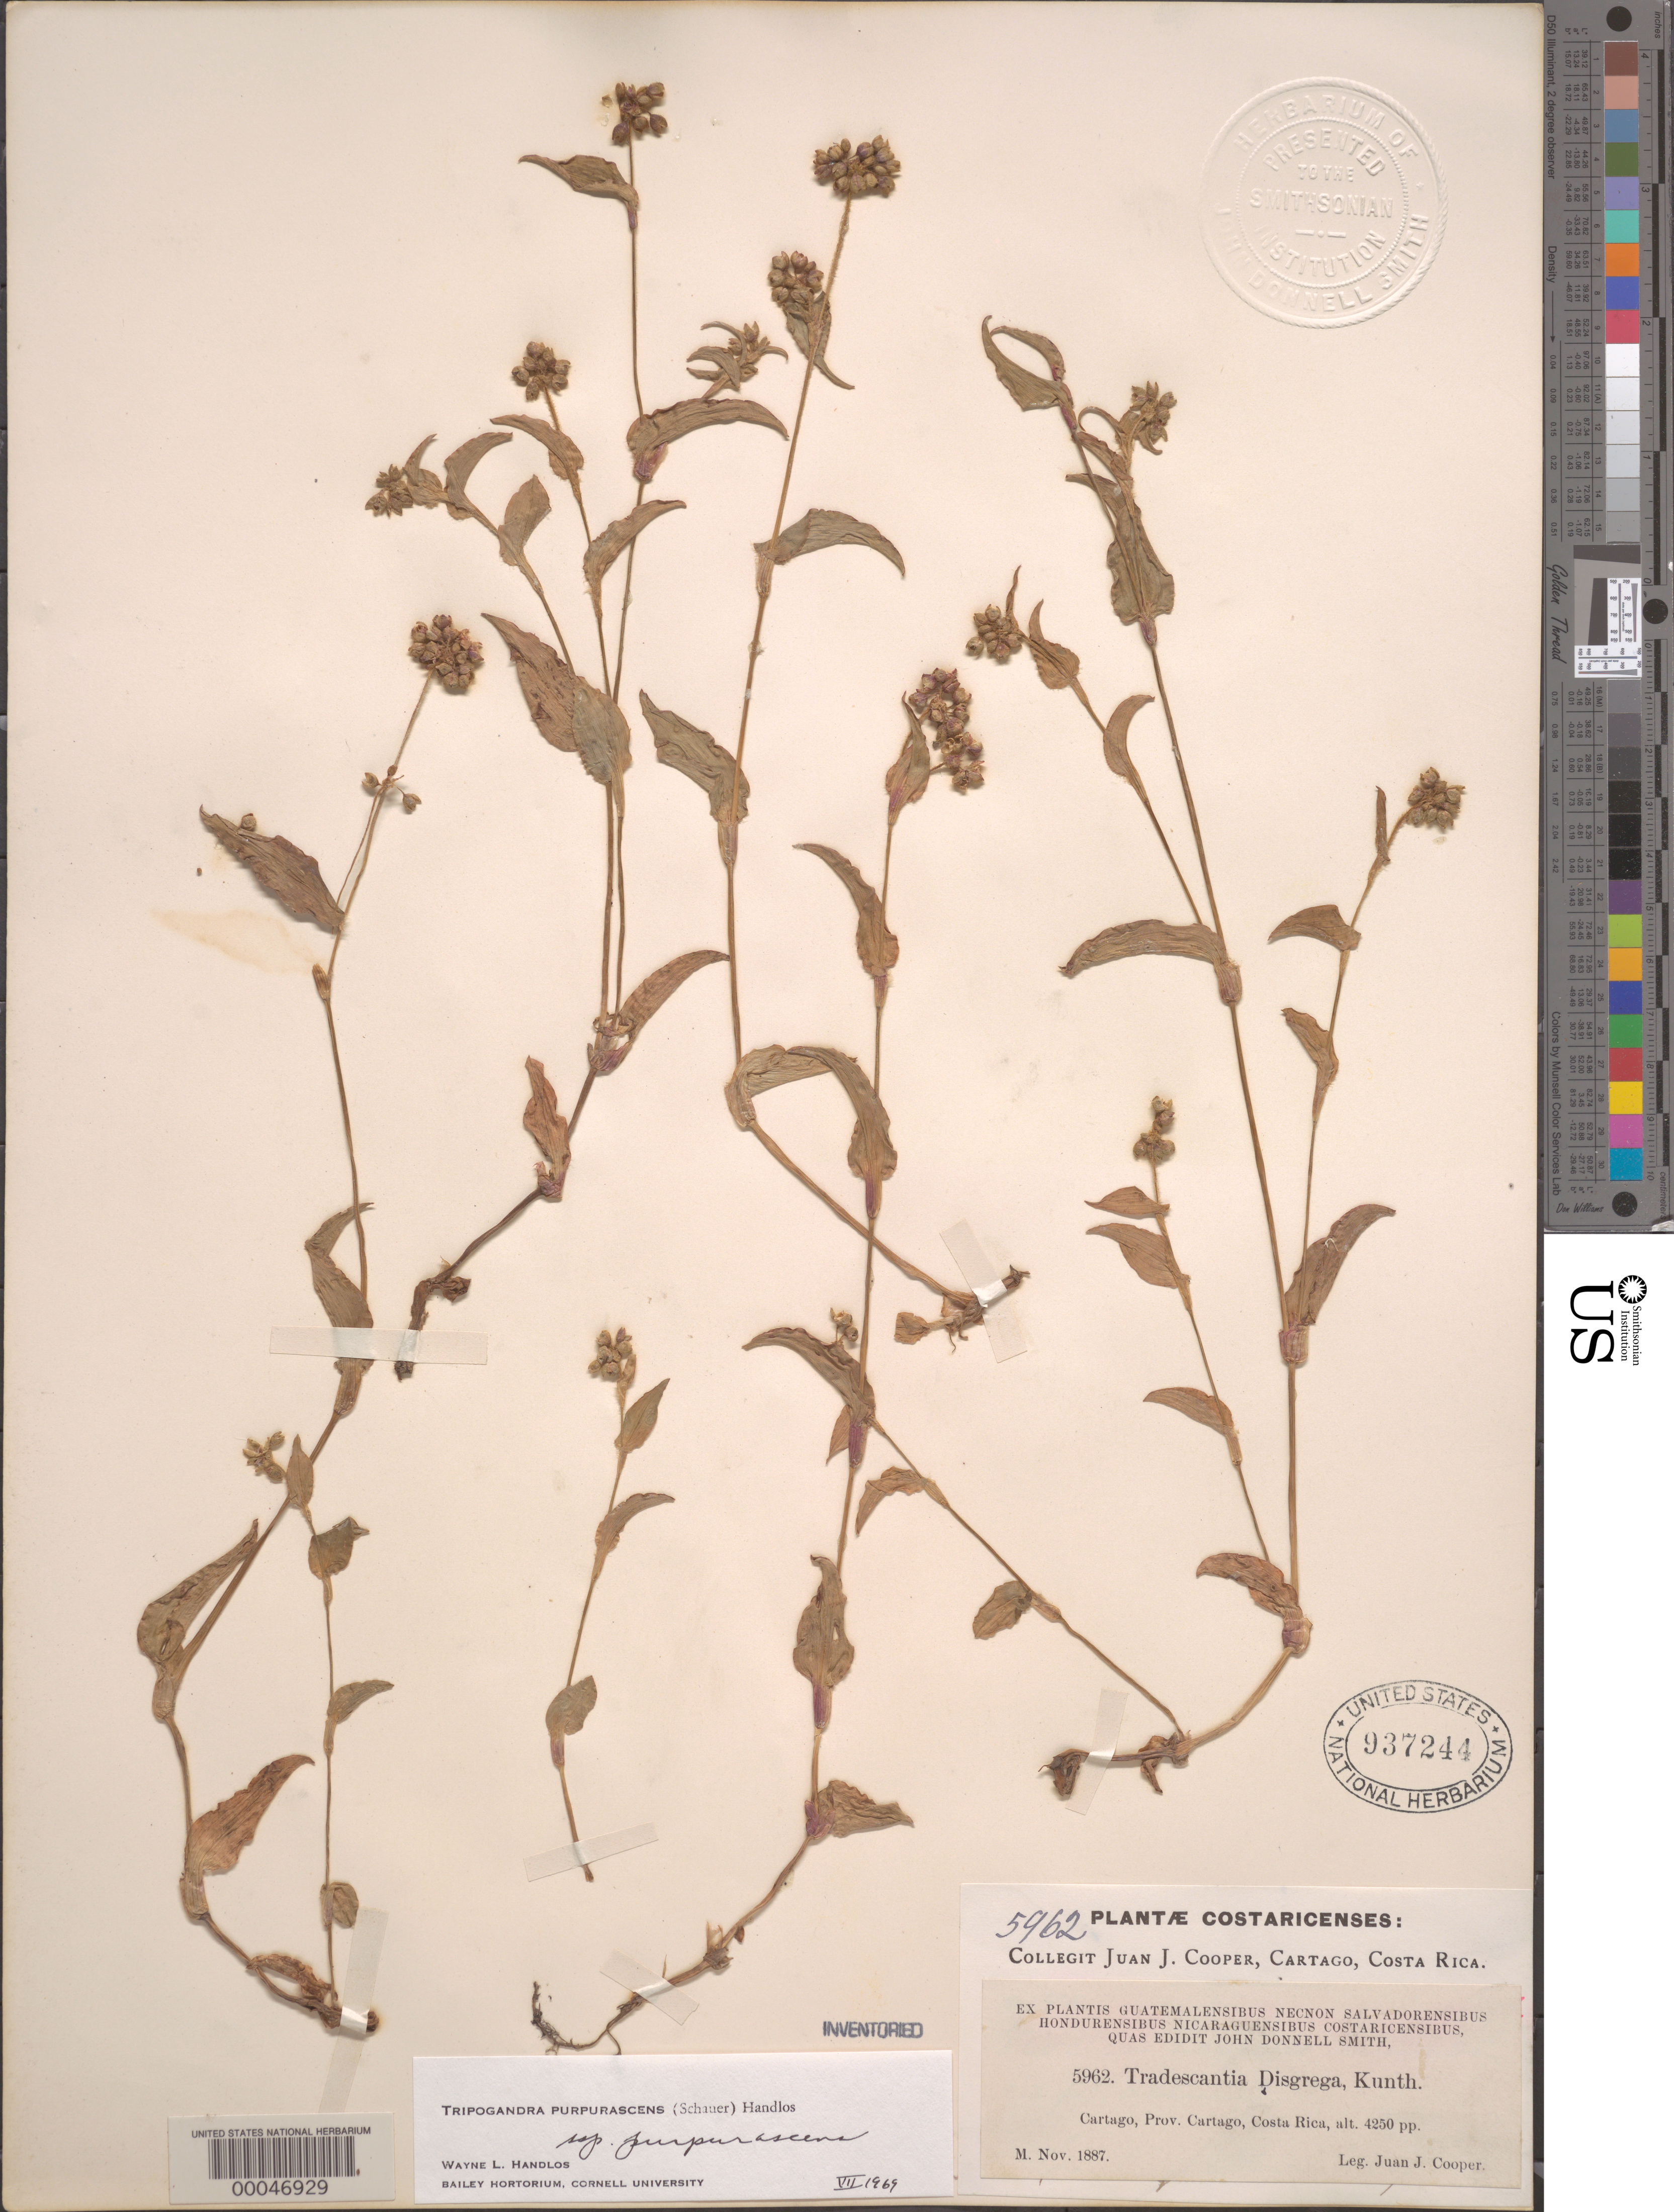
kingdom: Plantae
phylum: Tracheophyta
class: Liliopsida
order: Commelinales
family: Commelinaceae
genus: Tripogandra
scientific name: Tripogandra purpurascens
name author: (S. Schauer) Handlos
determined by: Handlos, W. L.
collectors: J. J. Cooper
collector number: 5962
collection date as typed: Nov 1887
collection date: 1887-11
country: Costa Rica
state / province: Cartago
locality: Cartago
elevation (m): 1296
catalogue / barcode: US 937244